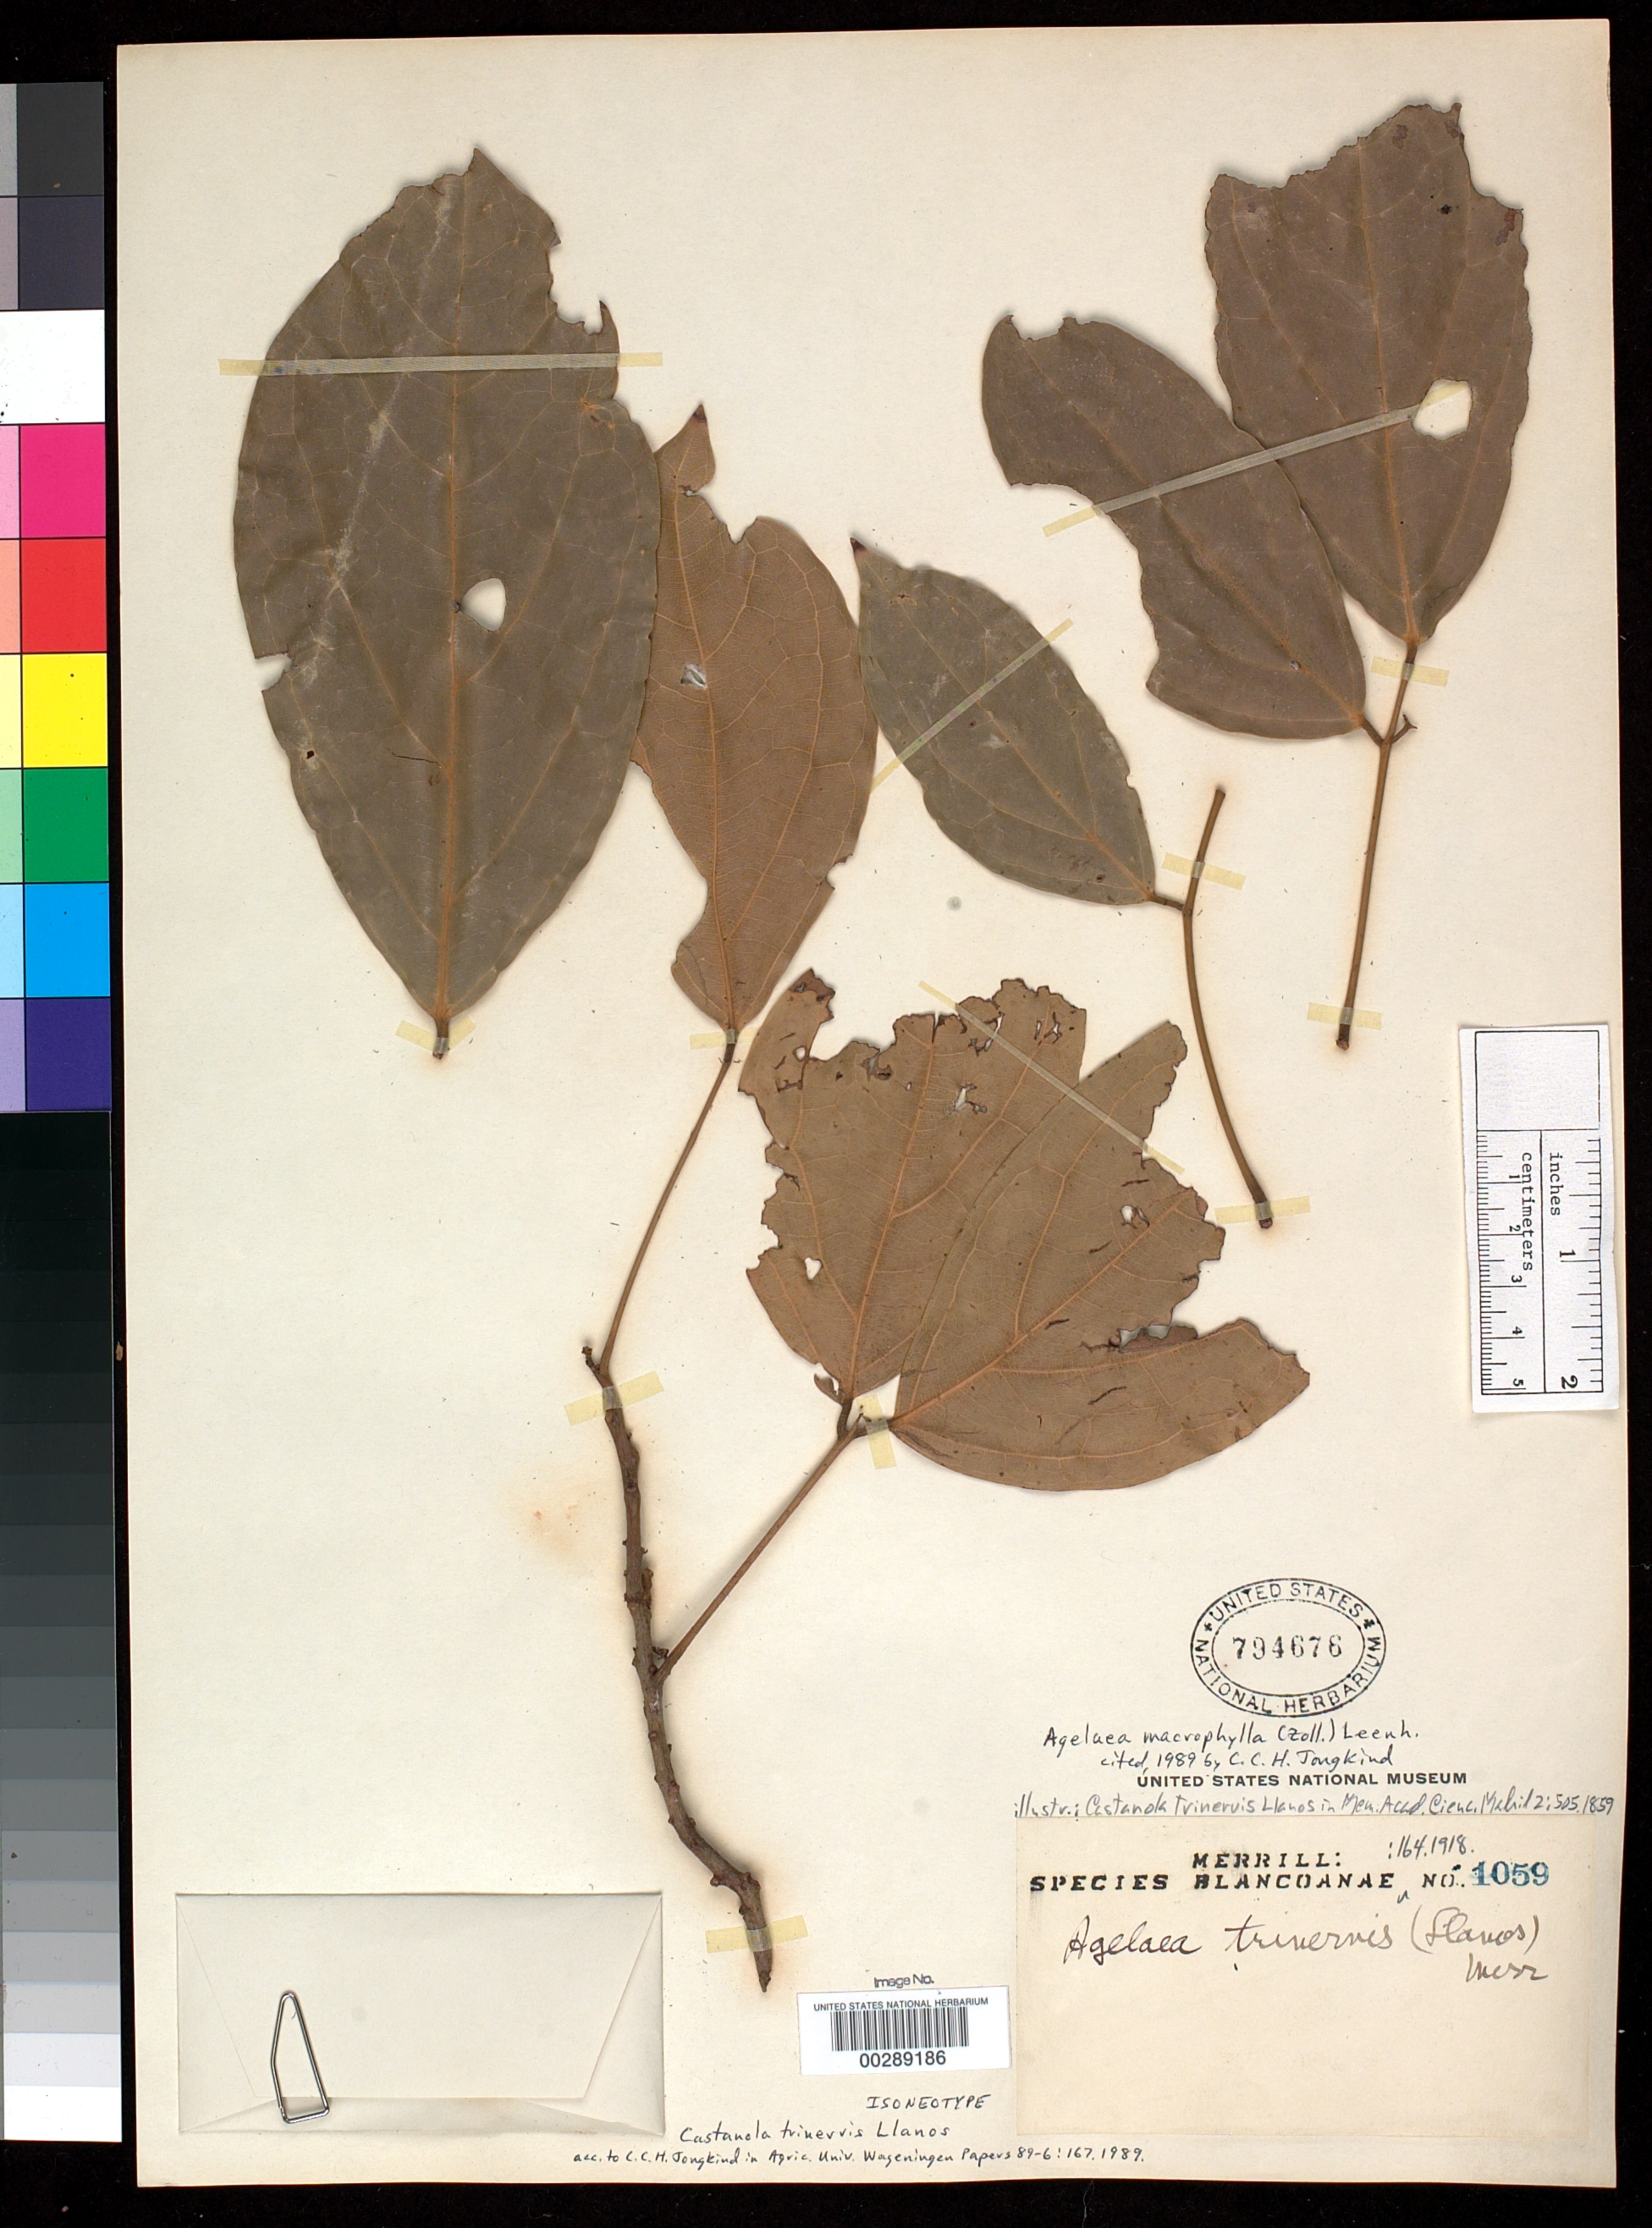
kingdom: Plantae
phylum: Tracheophyta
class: Magnoliopsida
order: Oxalidales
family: Connaraceae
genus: Castanola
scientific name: Castanola trinervis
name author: Llanos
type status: Isoneotype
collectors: E. D. Merrill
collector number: Sp. Blancoan. 1059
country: Philippines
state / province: Calabarzon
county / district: Laguna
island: Luzon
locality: Mt. Maquiling.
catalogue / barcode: US 794676